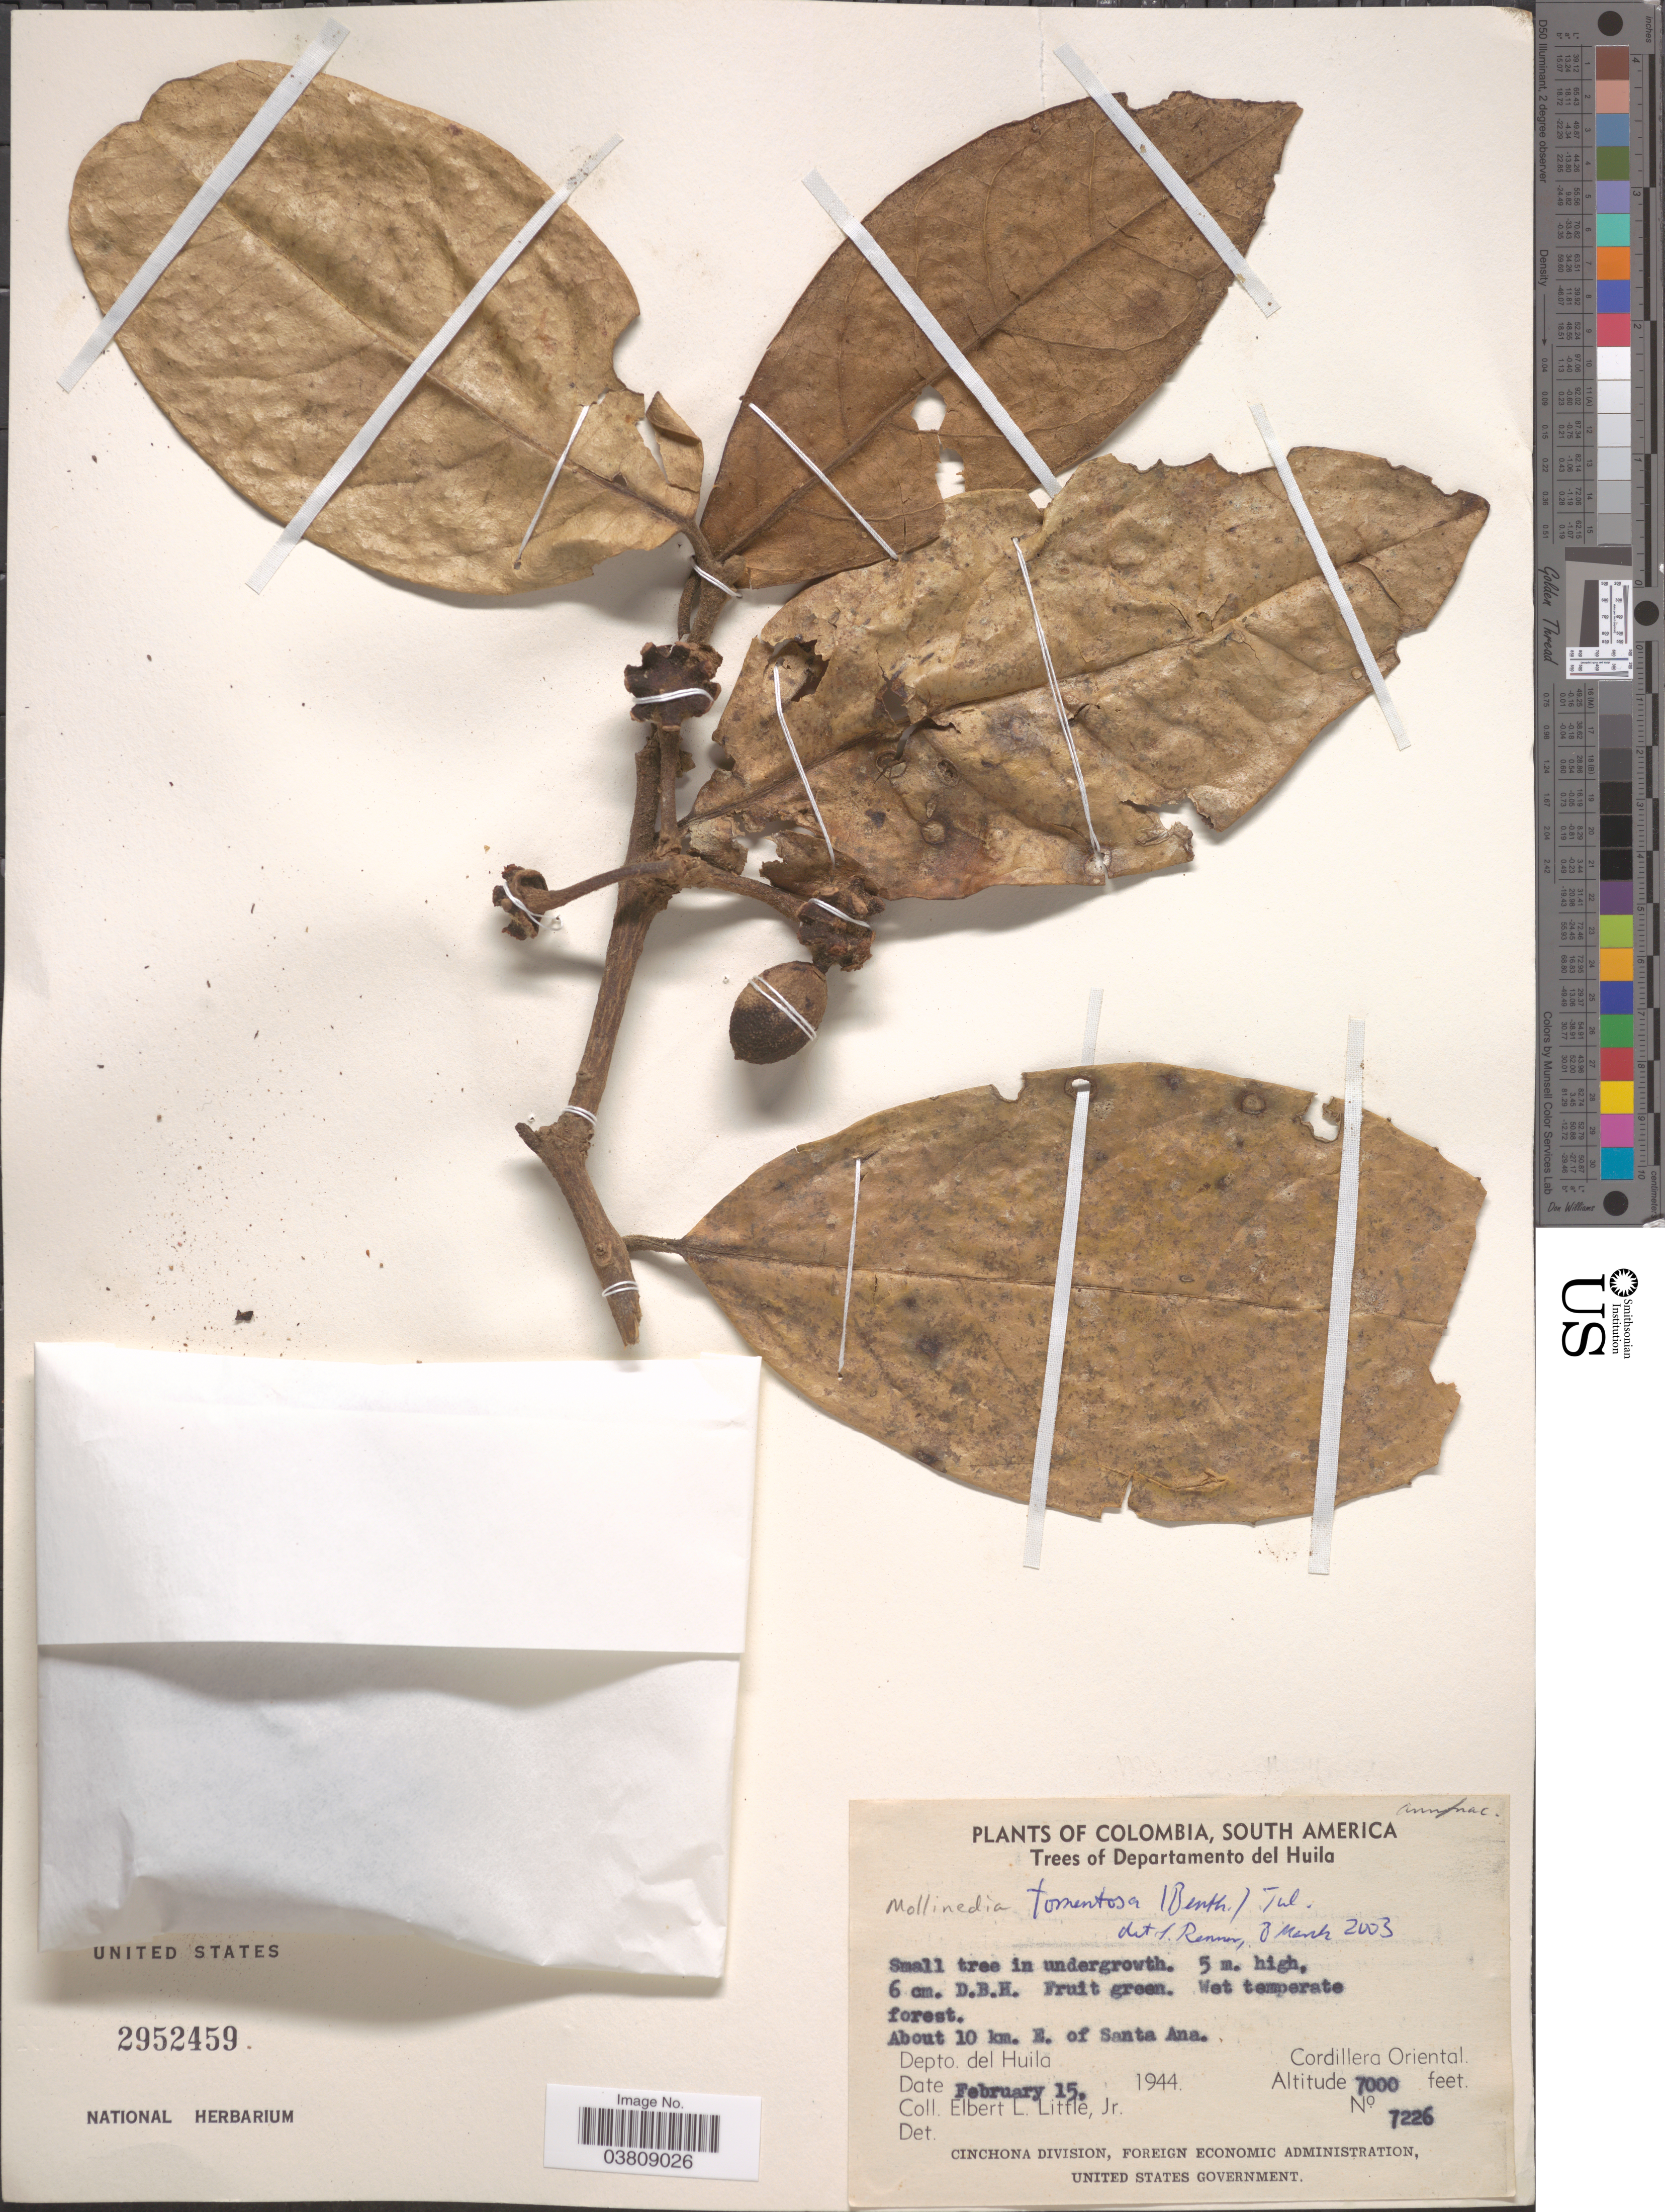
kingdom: Plantae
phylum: Tracheophyta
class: Magnoliopsida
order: Laurales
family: Monimiaceae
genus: Mollinedia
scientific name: Mollinedia tomentosa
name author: (Benth.) Tul.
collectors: E. L. Little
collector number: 7226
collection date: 1944-02-15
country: Colombia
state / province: Huila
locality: Departamento del Huila. About 10 km. E. of Santa Ana. Cordillera Oriental.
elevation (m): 2134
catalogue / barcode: US 2952459